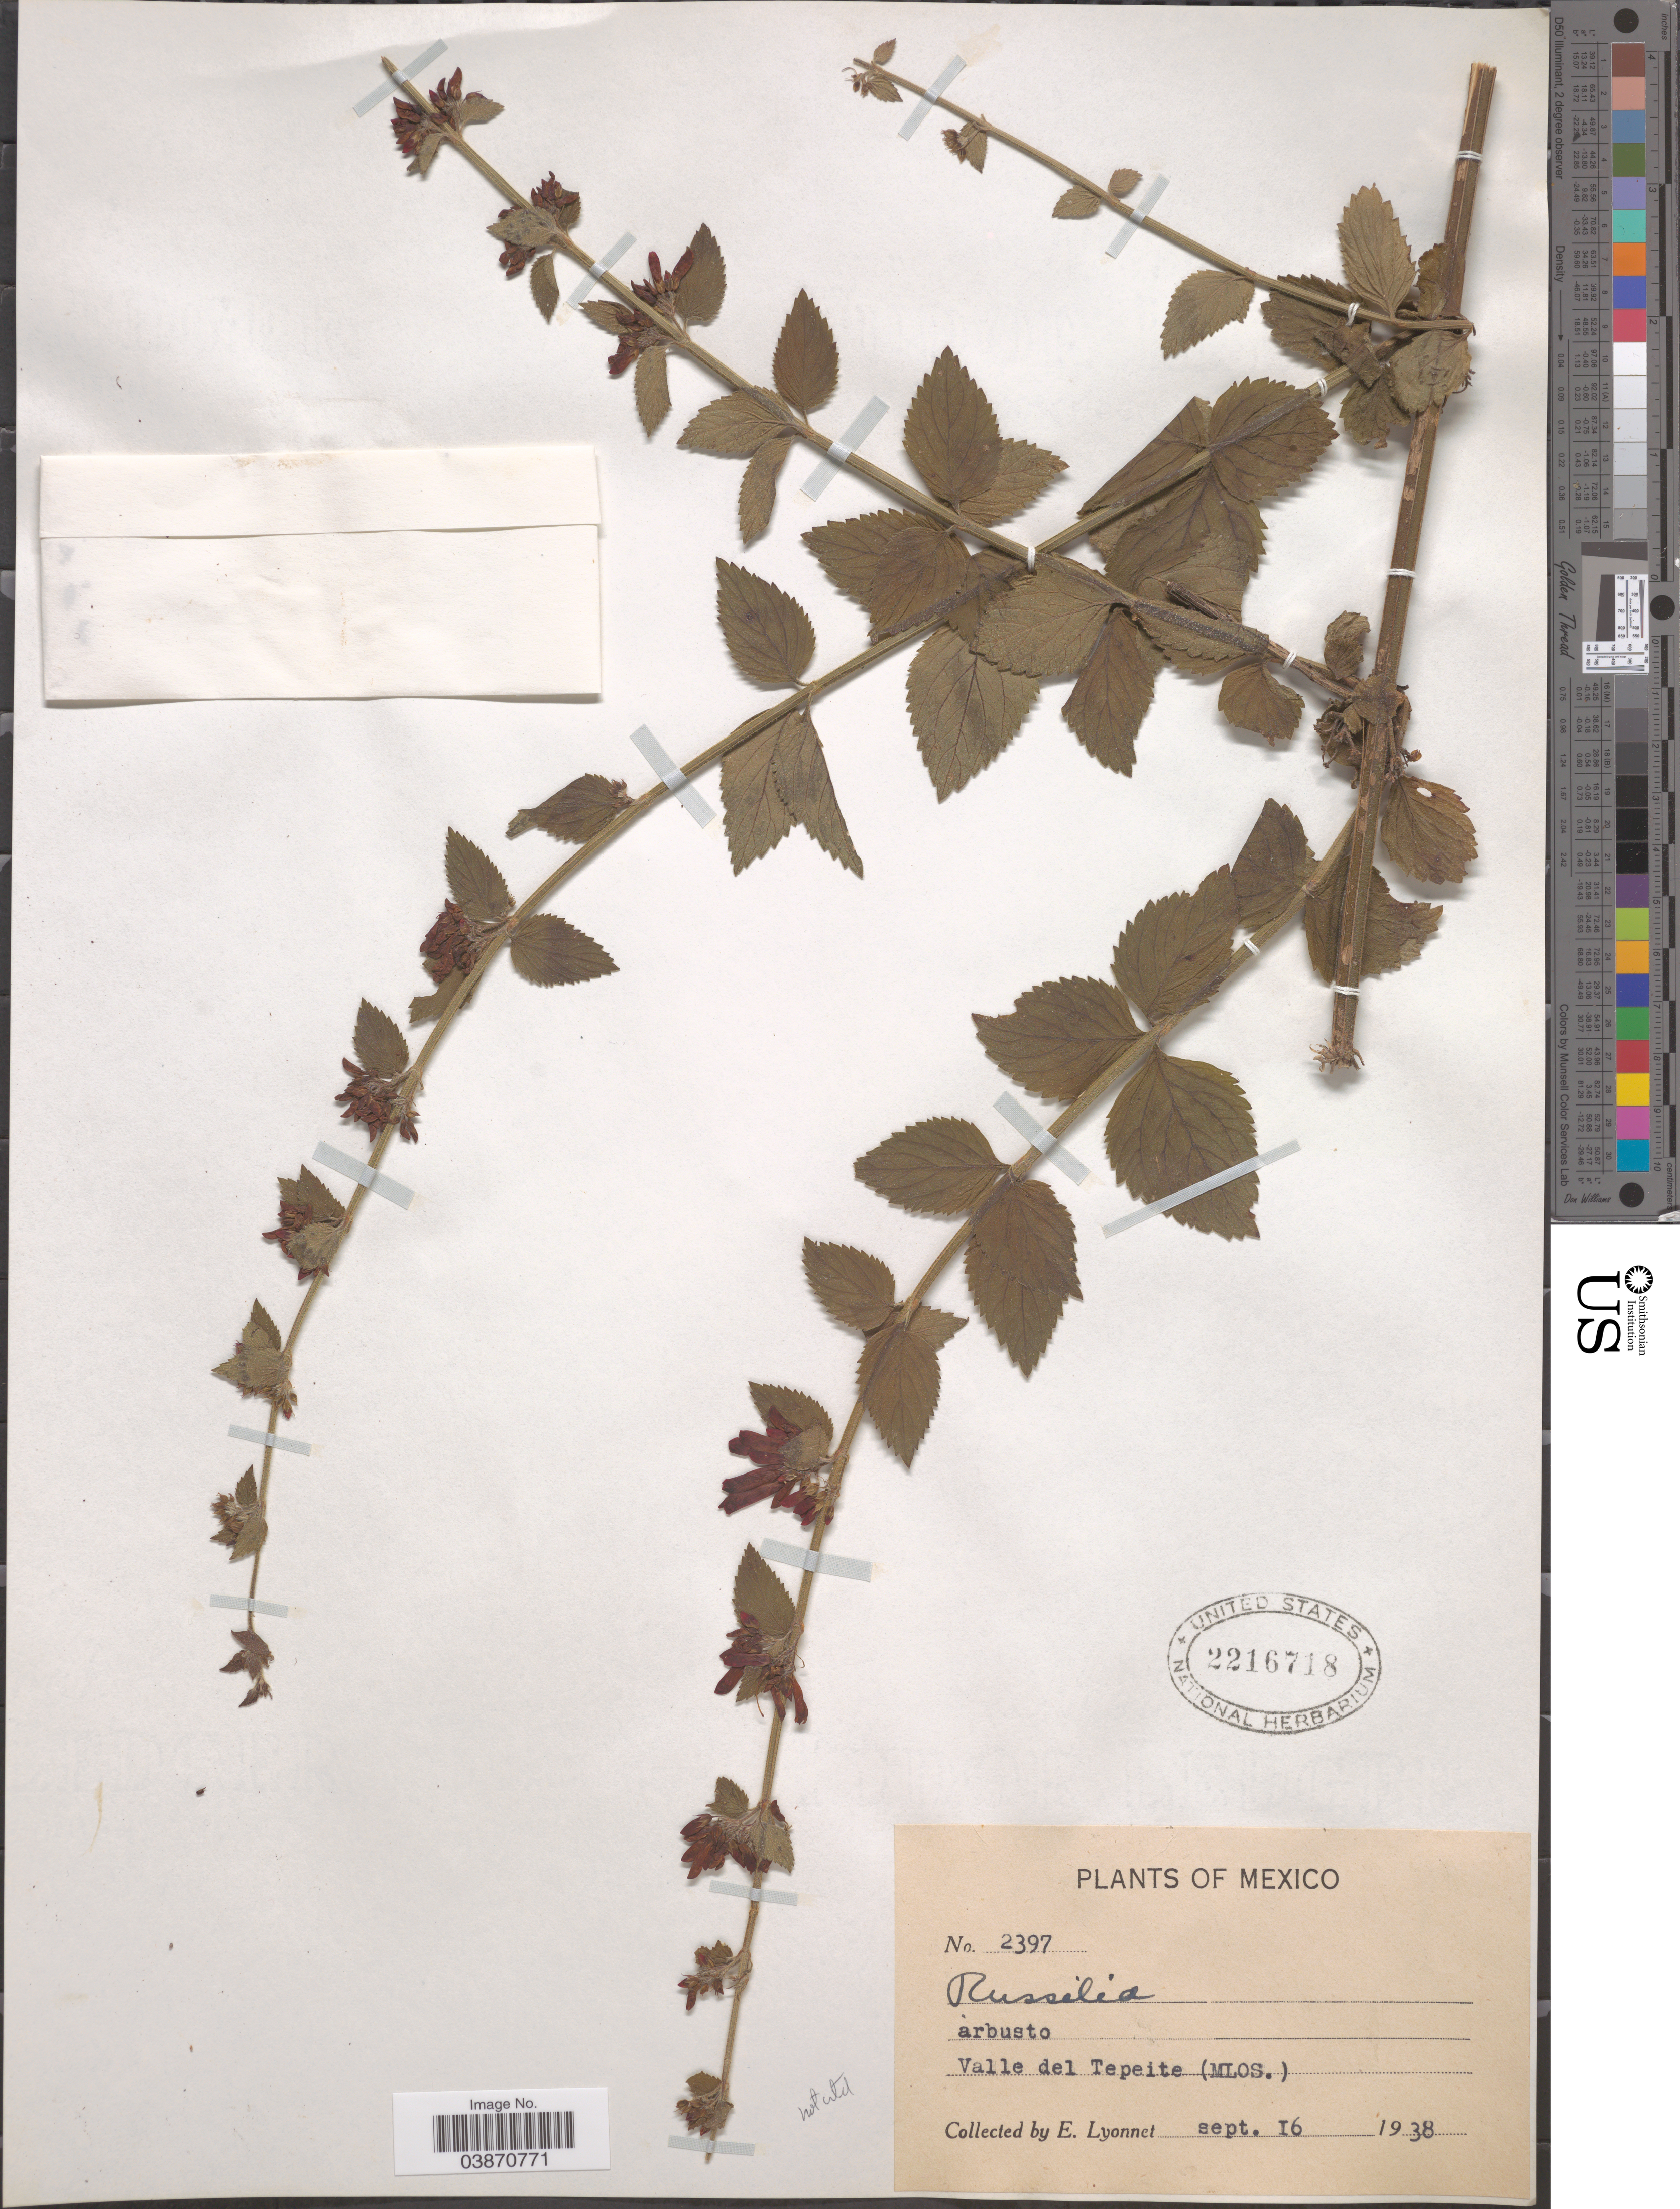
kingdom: Plantae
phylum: Tracheophyta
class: Magnoliopsida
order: Lamiales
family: Plantaginaceae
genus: Russelia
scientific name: Russelia sp.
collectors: E. Lyonnet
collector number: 2397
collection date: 1938-09-16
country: Mexico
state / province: Morelos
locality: Valle del Tepeite.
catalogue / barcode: US 2216718